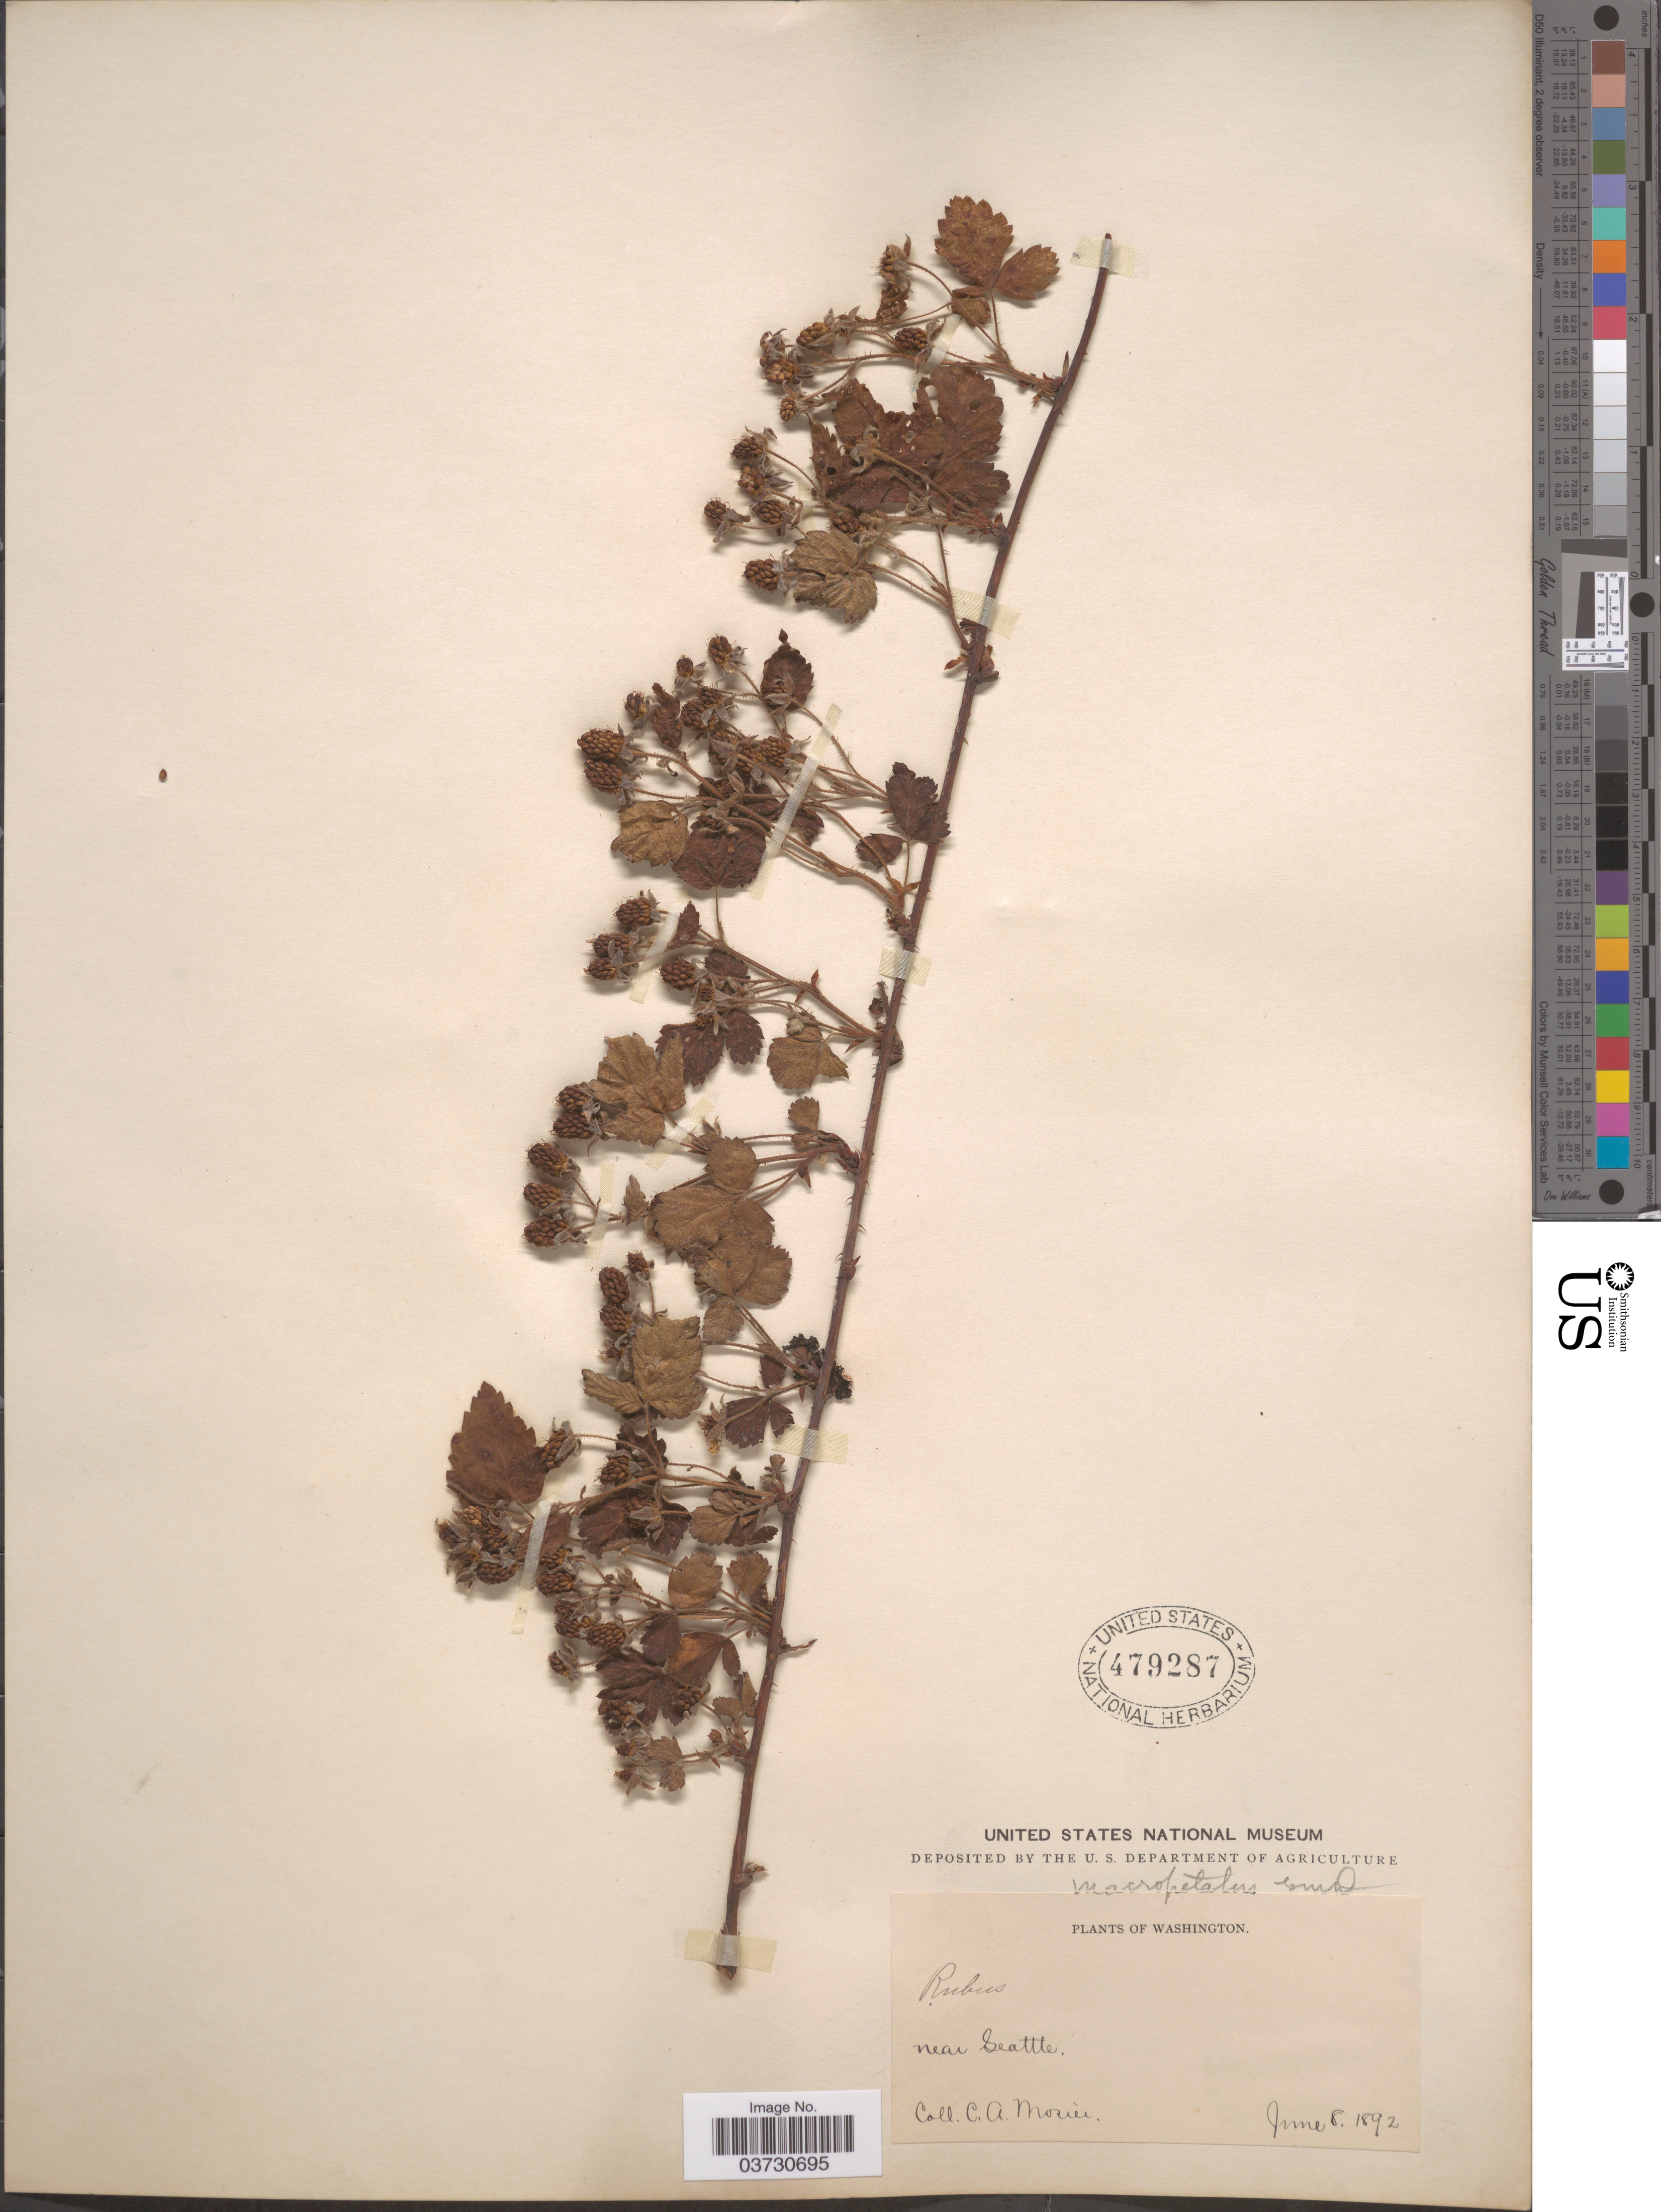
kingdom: Plantae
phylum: Tracheophyta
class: Magnoliopsida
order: Rosales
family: Rosaceae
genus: Rubus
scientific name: Rubus macropetalus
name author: Douglas ex Hook.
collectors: C. A. Mosier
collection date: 1892-06-08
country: United States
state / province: Washington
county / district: King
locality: Near Seattle.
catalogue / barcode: US 479287